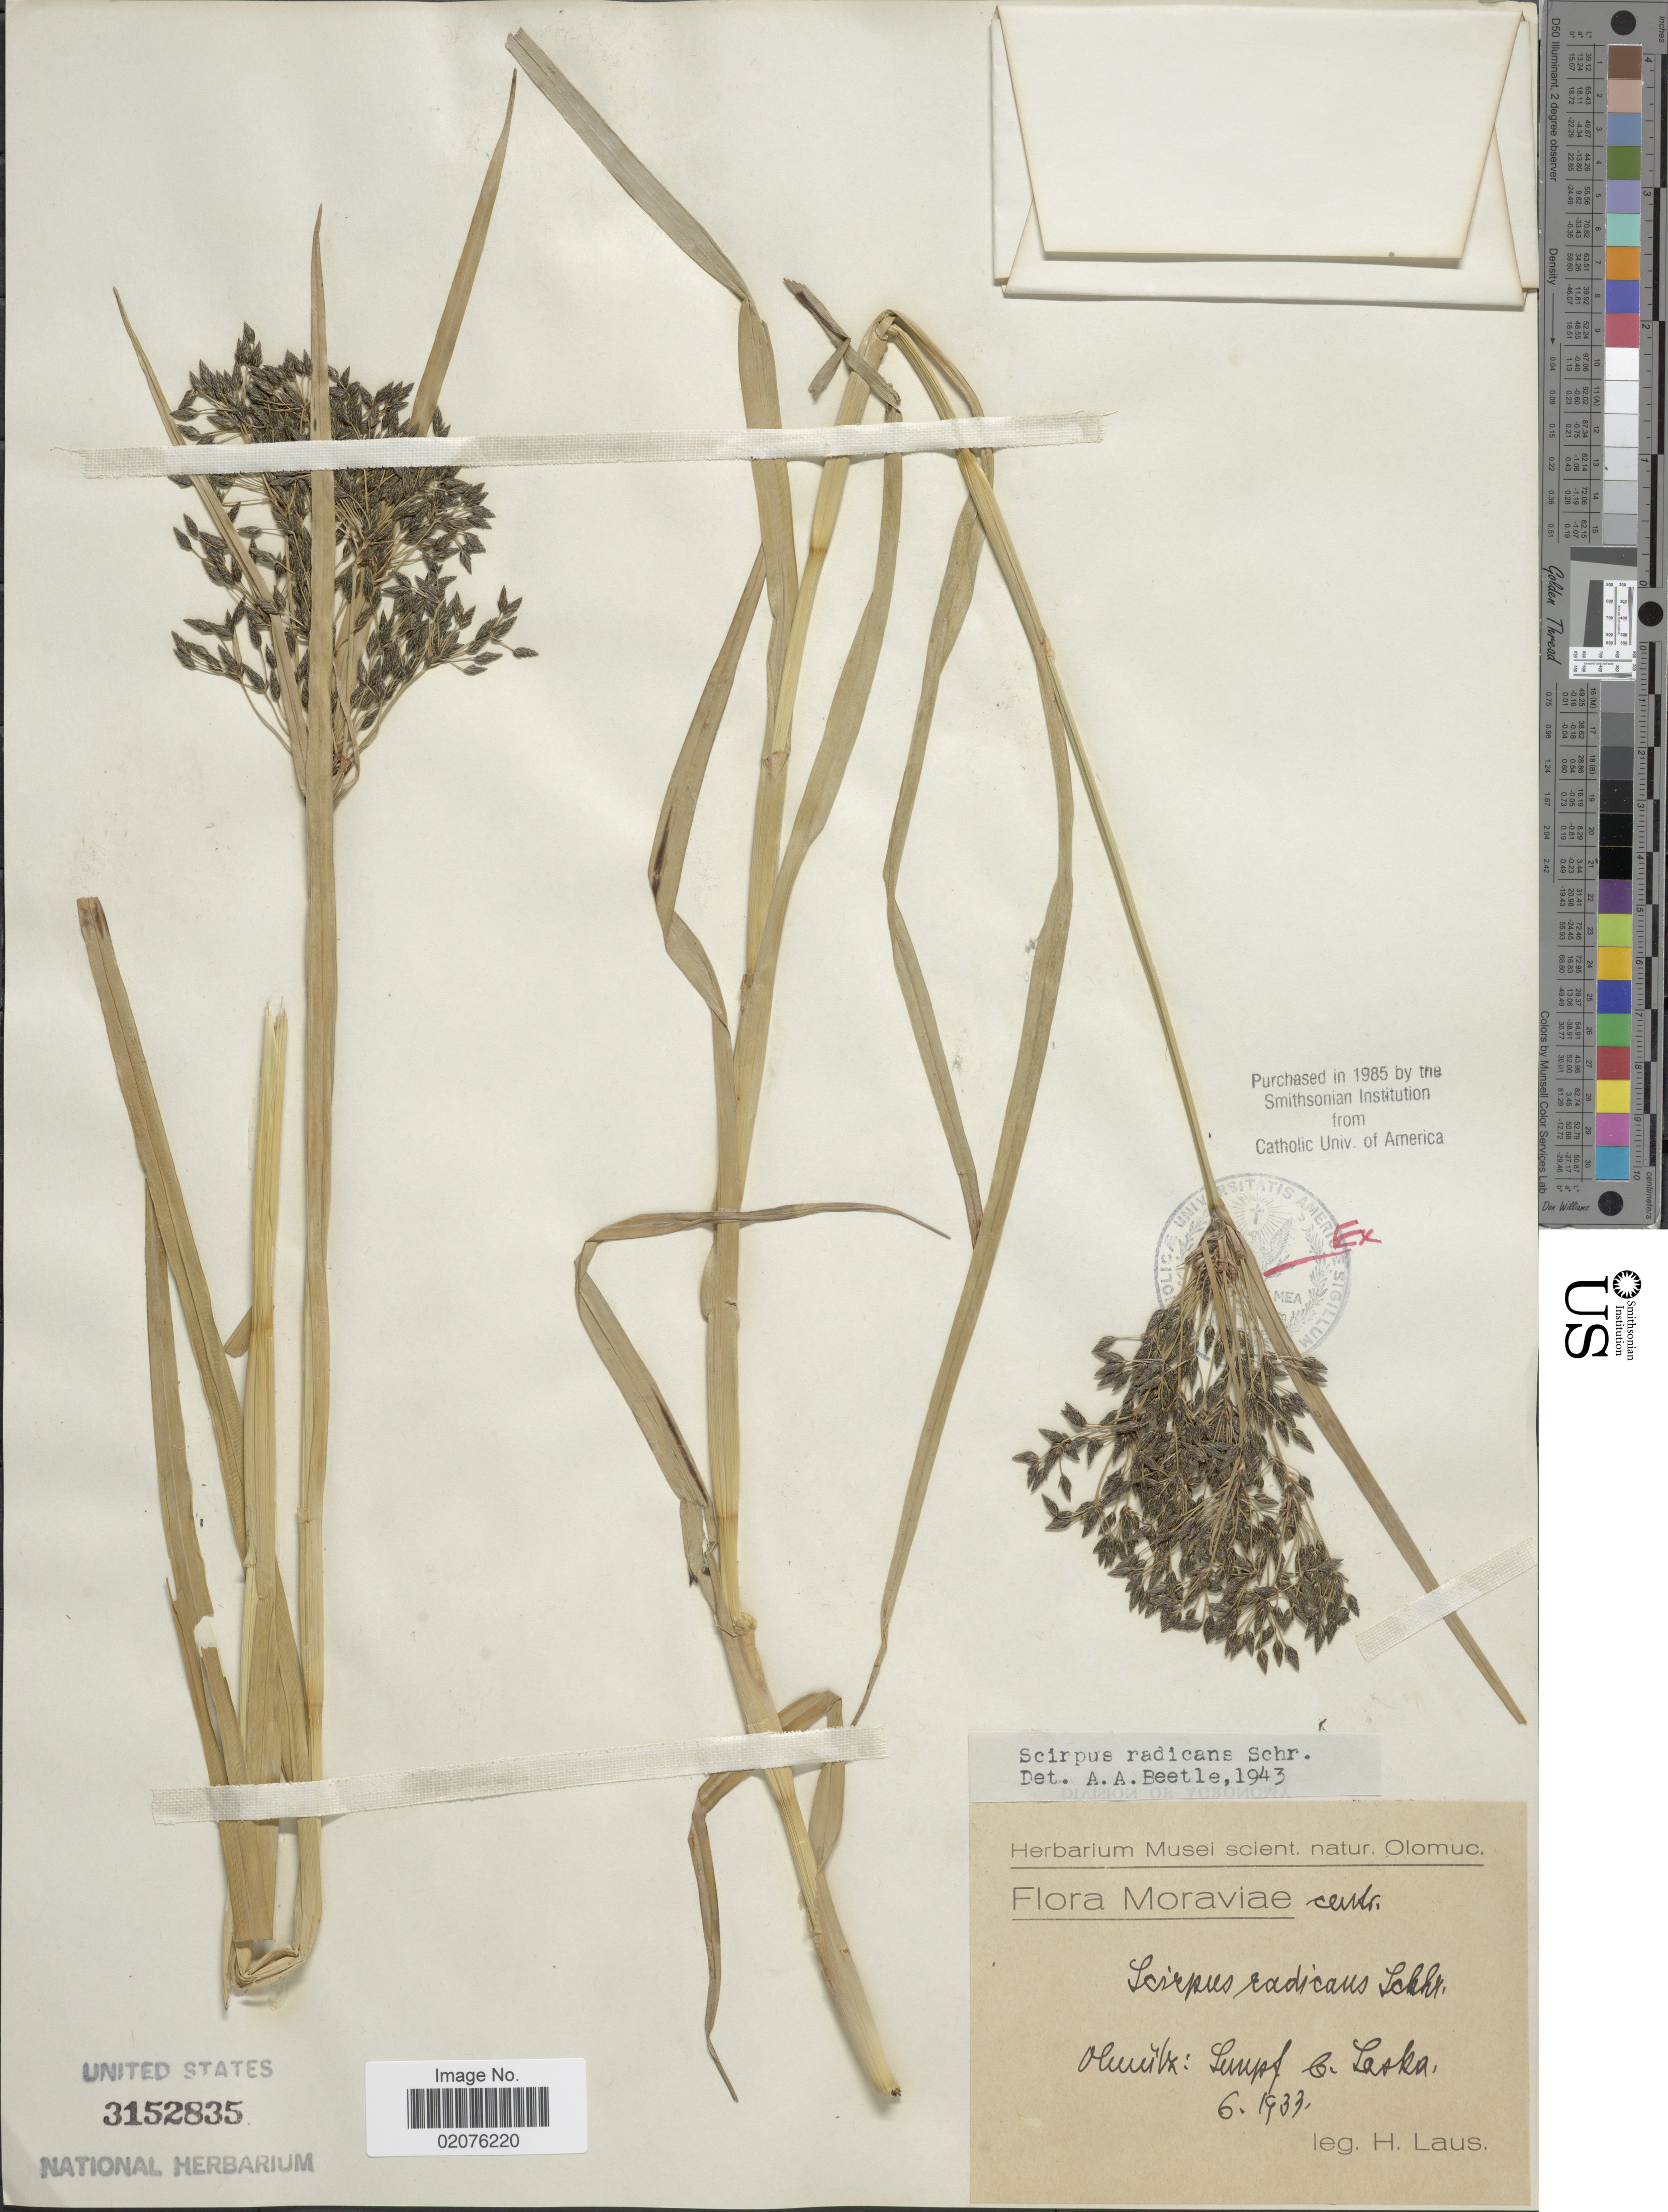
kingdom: Plantae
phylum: Tracheophyta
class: Liliopsida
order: Poales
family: Cyperaceae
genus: Scirpus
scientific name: Scirpus radicans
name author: Schkuhr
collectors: H. Laus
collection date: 1933-06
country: Czechia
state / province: Olomouc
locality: Moraviae centr. Olmutz: Srempf b. Laska [interpreted]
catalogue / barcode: US 3152835